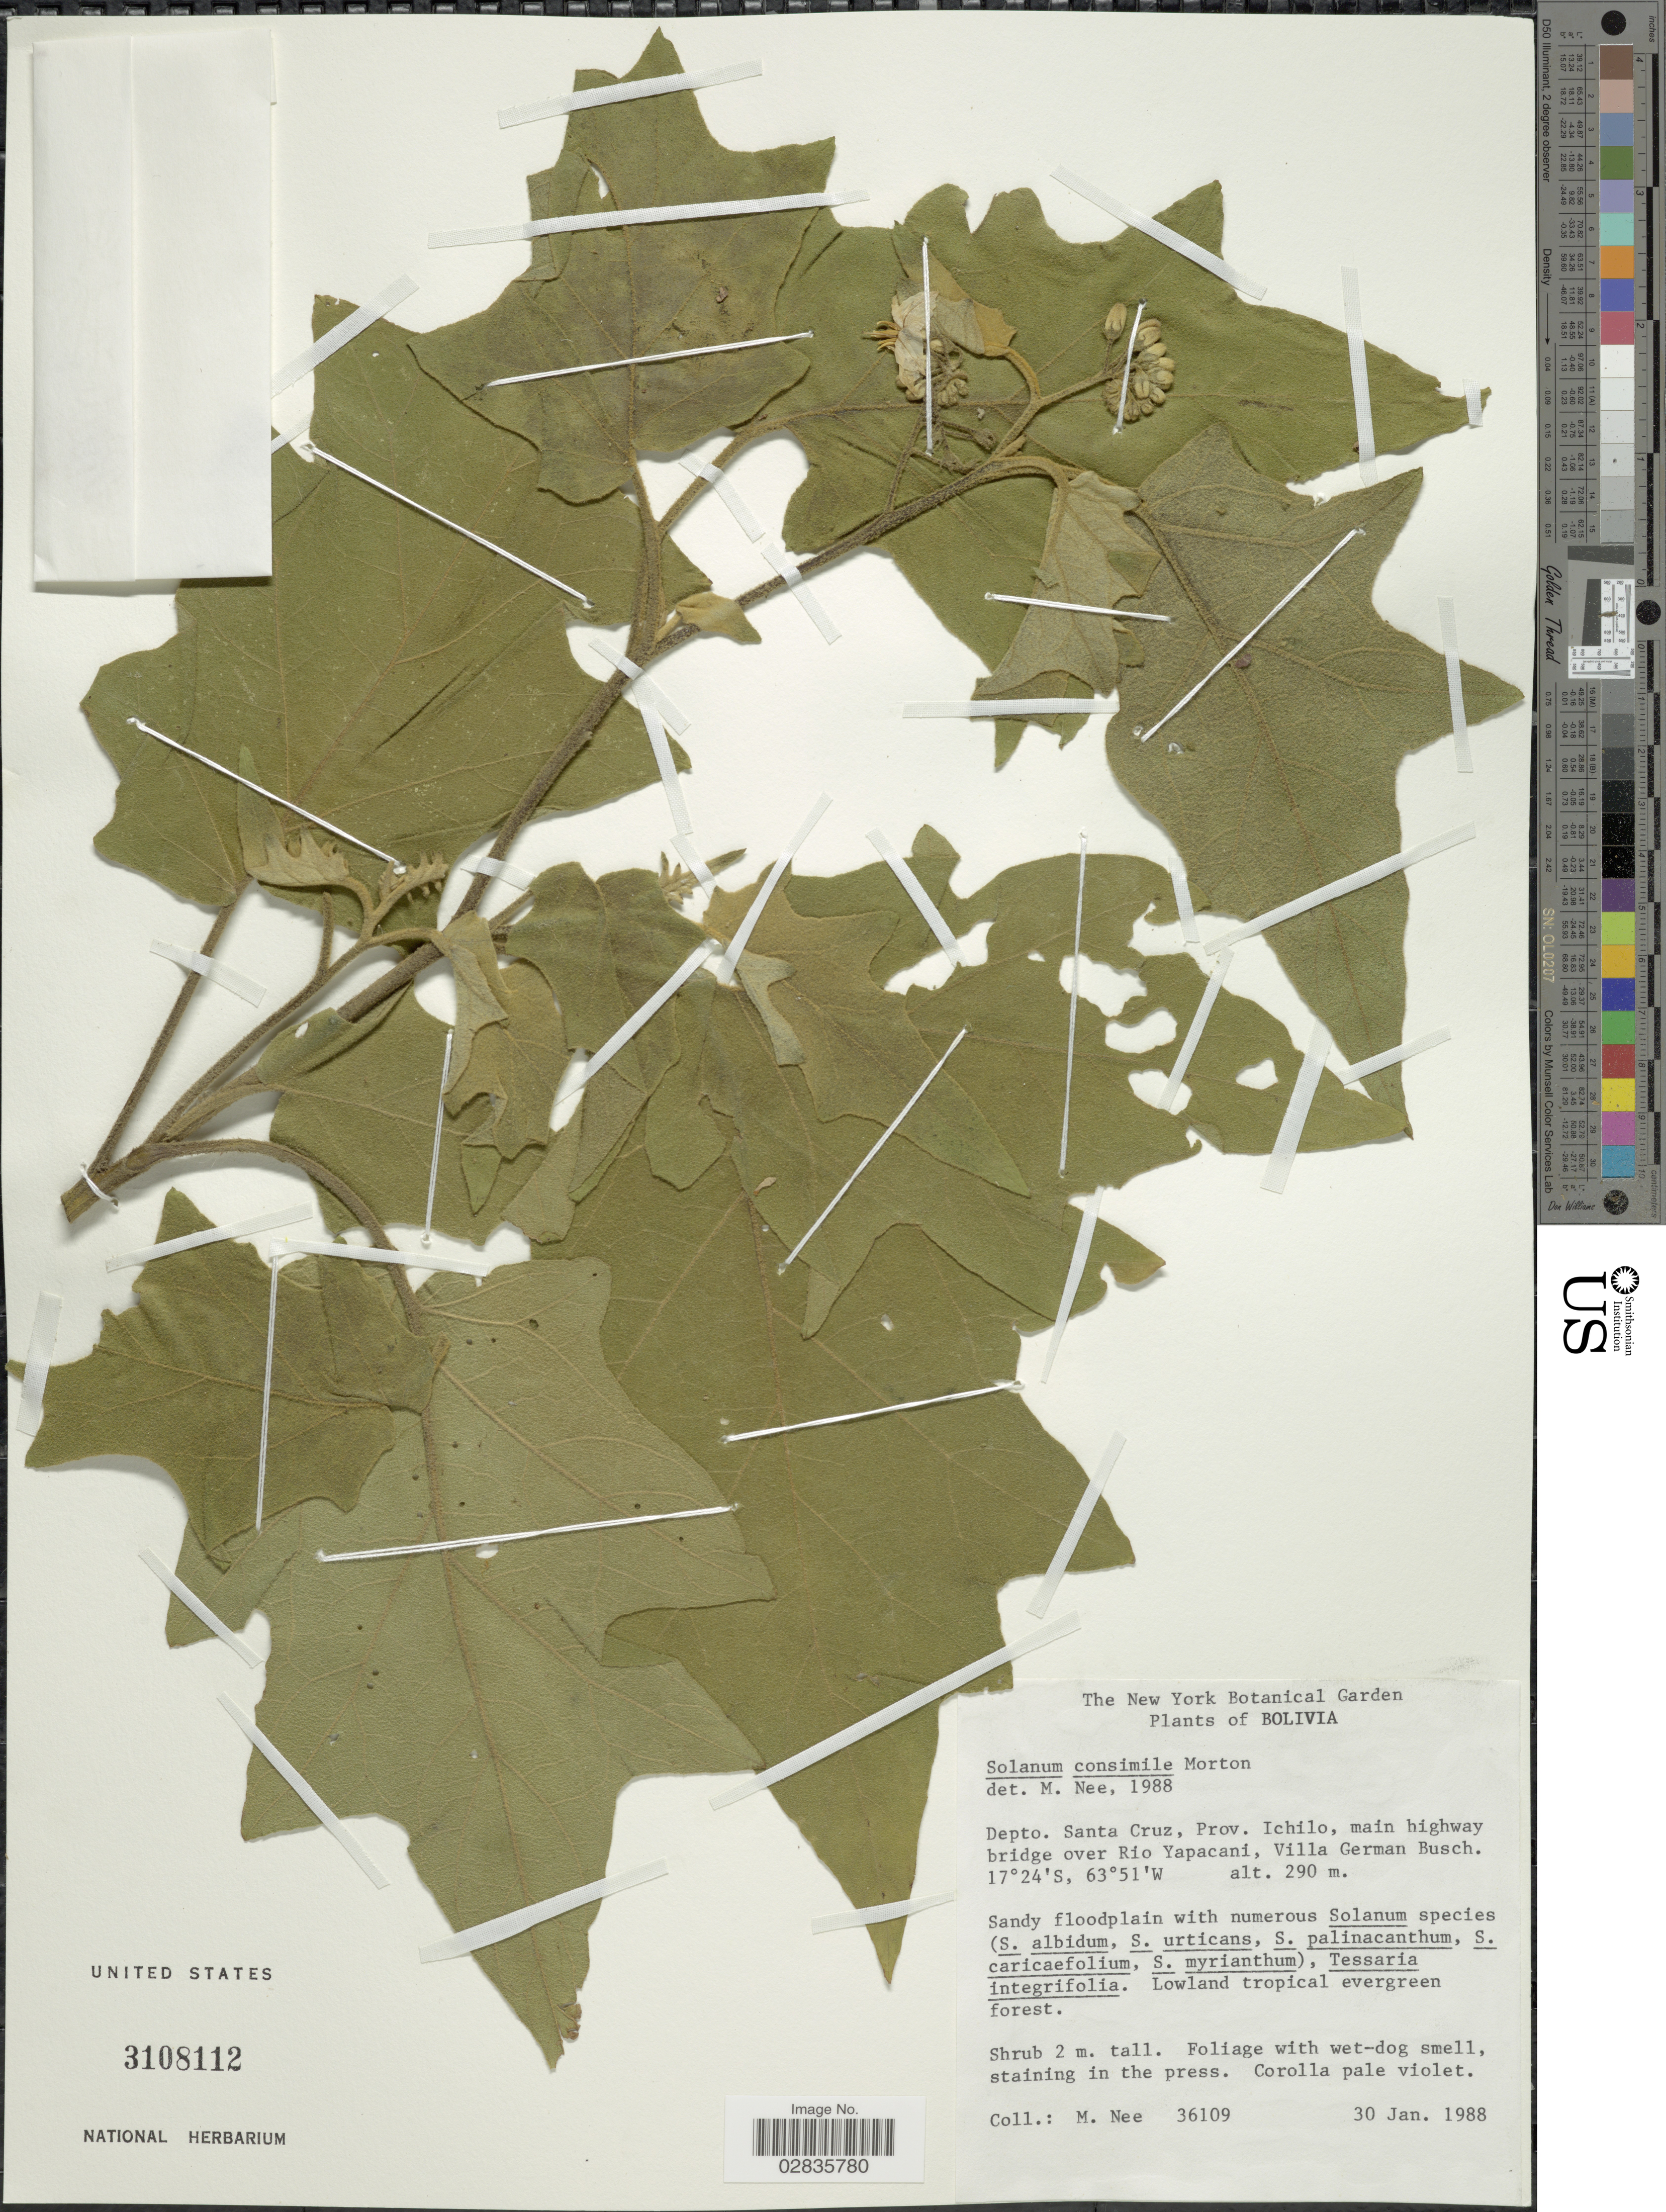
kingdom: Plantae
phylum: Tracheophyta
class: Magnoliopsida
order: Solanales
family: Solanaceae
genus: Solanum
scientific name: Solanum consimile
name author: C.V. Morton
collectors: M. Nee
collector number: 36109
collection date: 1988-01-30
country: Bolivia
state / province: Santa Cruz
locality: Depto. Santa Cruz, Prov. Ichilo, main highway bridge over Rio Yapacani, Villa German Busch.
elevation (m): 290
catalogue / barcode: US 3108112